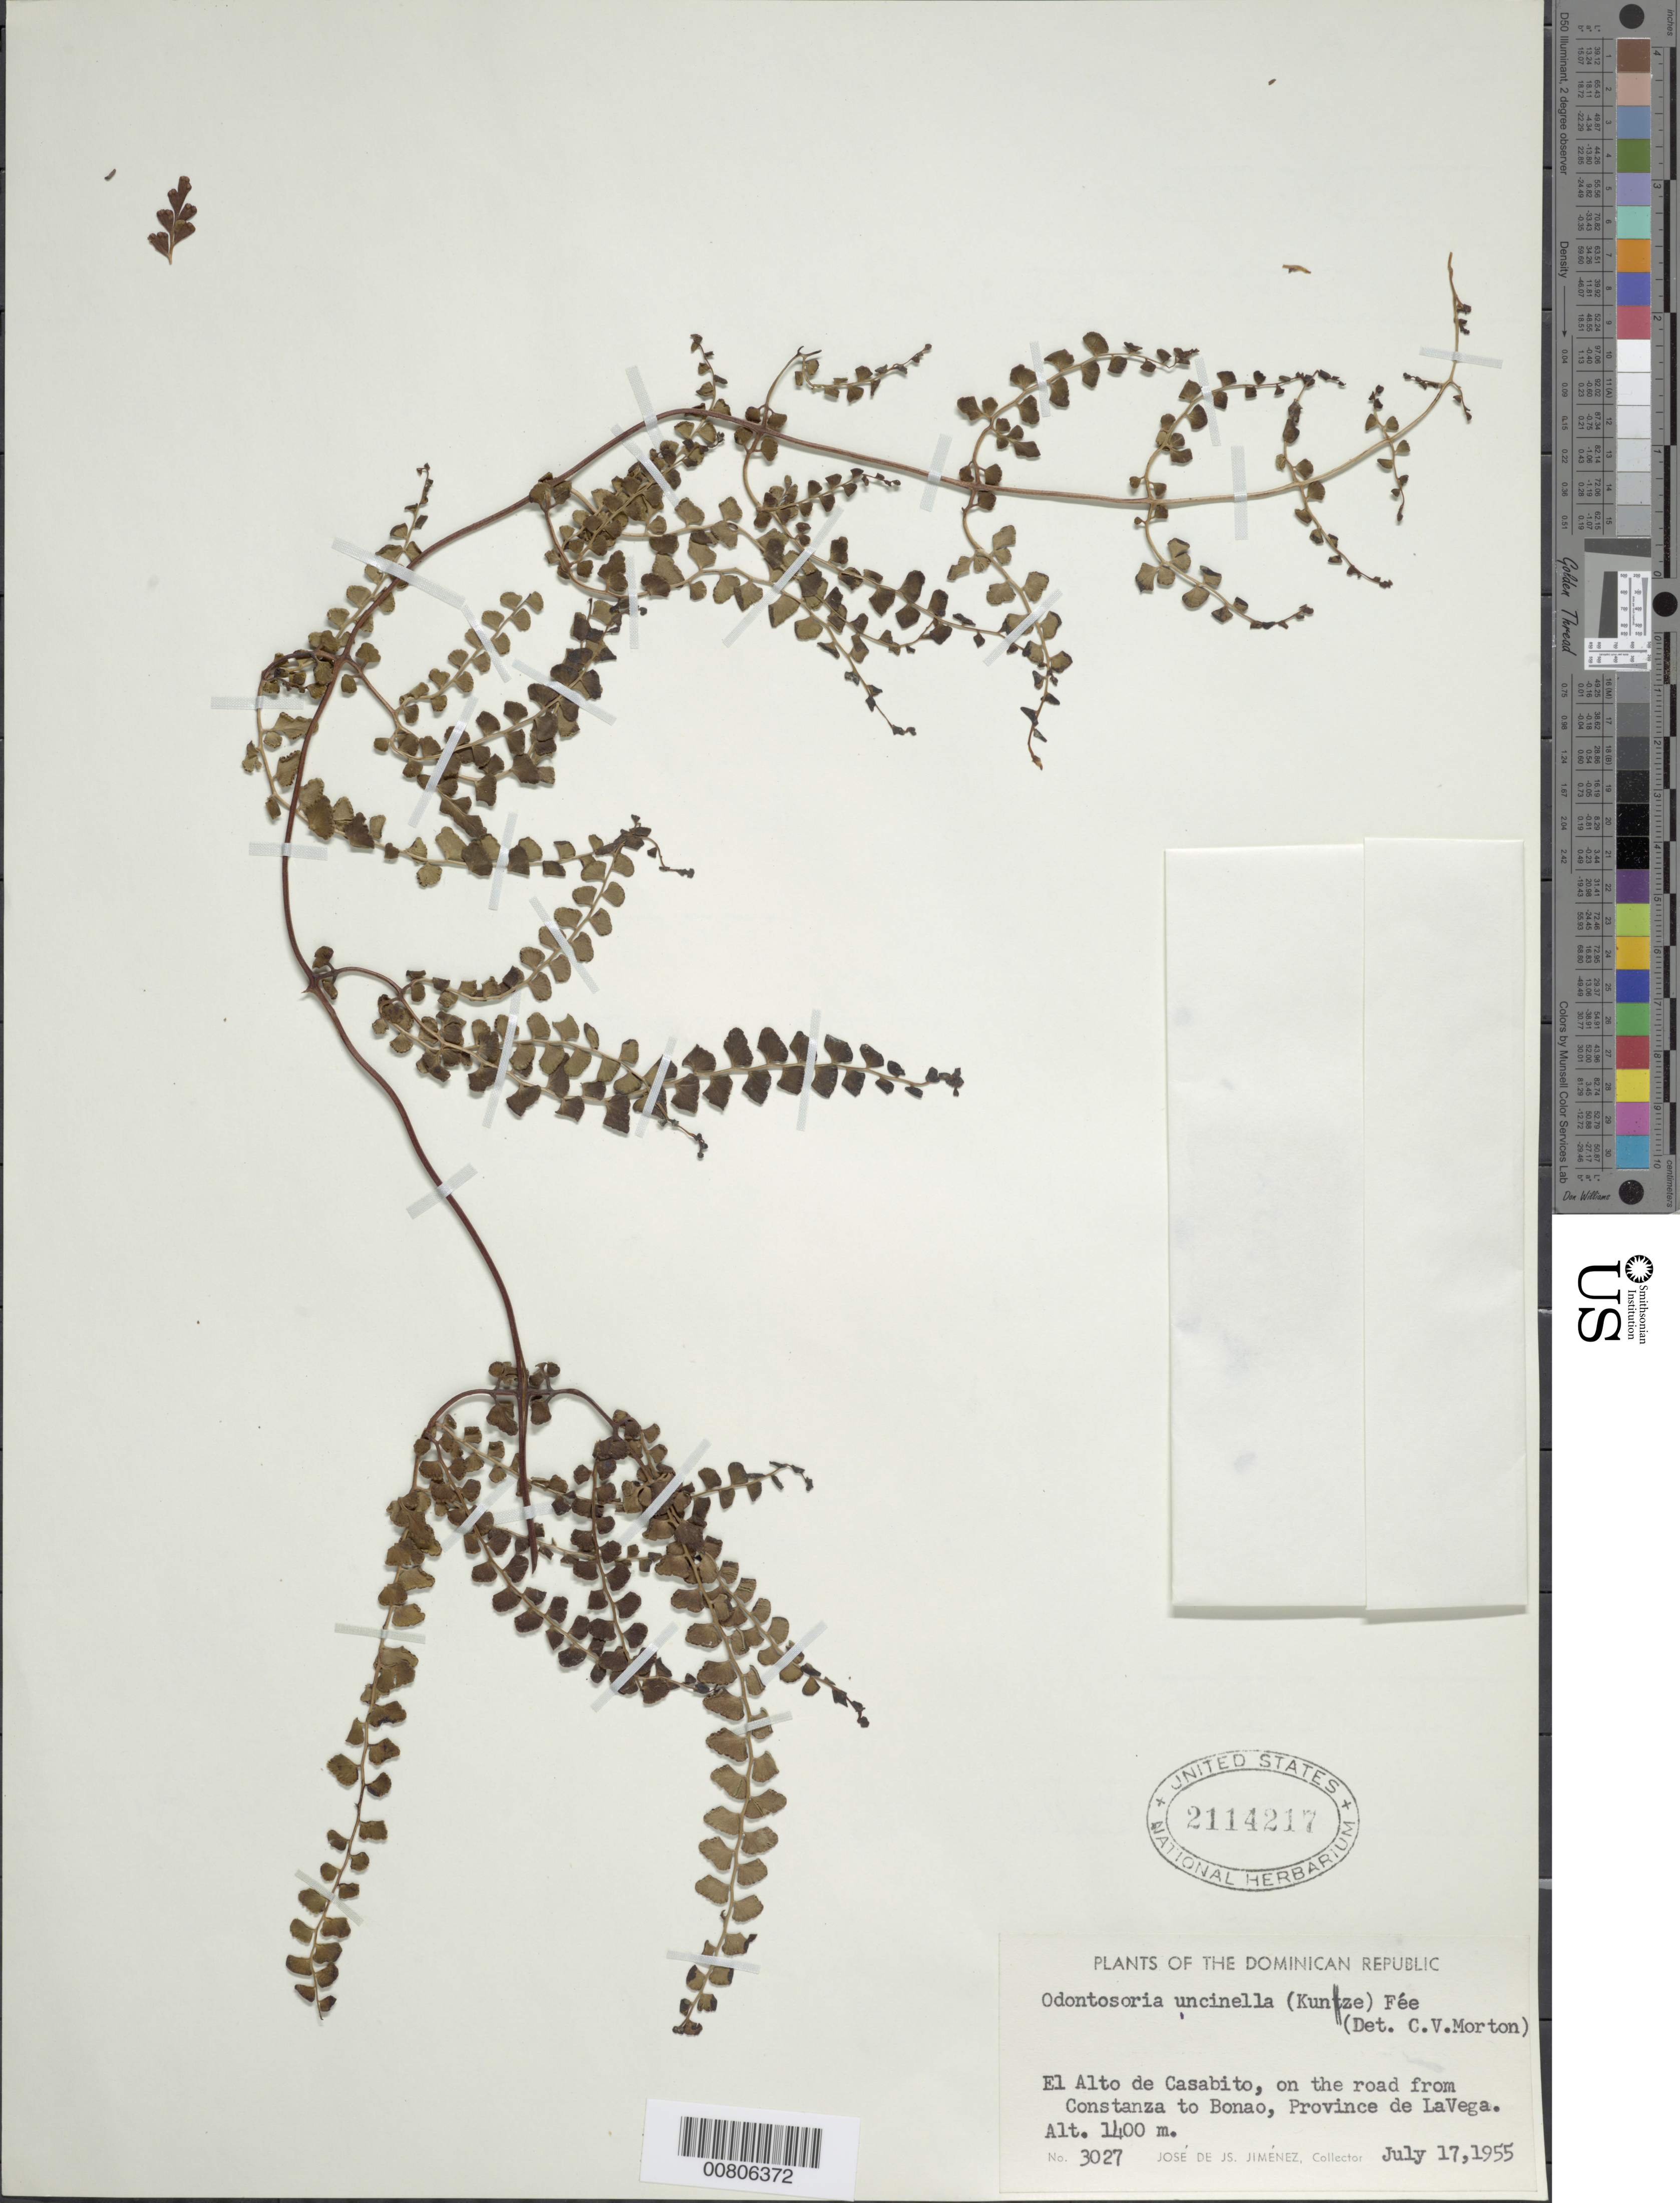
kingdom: Plantae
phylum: Tracheophyta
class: Polypodiopsida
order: Polypodiales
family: Lindsaeaceae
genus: Odontosoria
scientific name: Odontosoria scandens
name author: (Desv.) C. Chr.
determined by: Morton, C. V.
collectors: J. J. Jiménez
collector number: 3027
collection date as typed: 17 Jul 1955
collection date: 1955-07-17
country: Dominican Republic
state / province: La Vega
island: Hispaniola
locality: El Alto de Casabito, road from Constanza to Bonao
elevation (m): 1400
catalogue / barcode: US 2114217